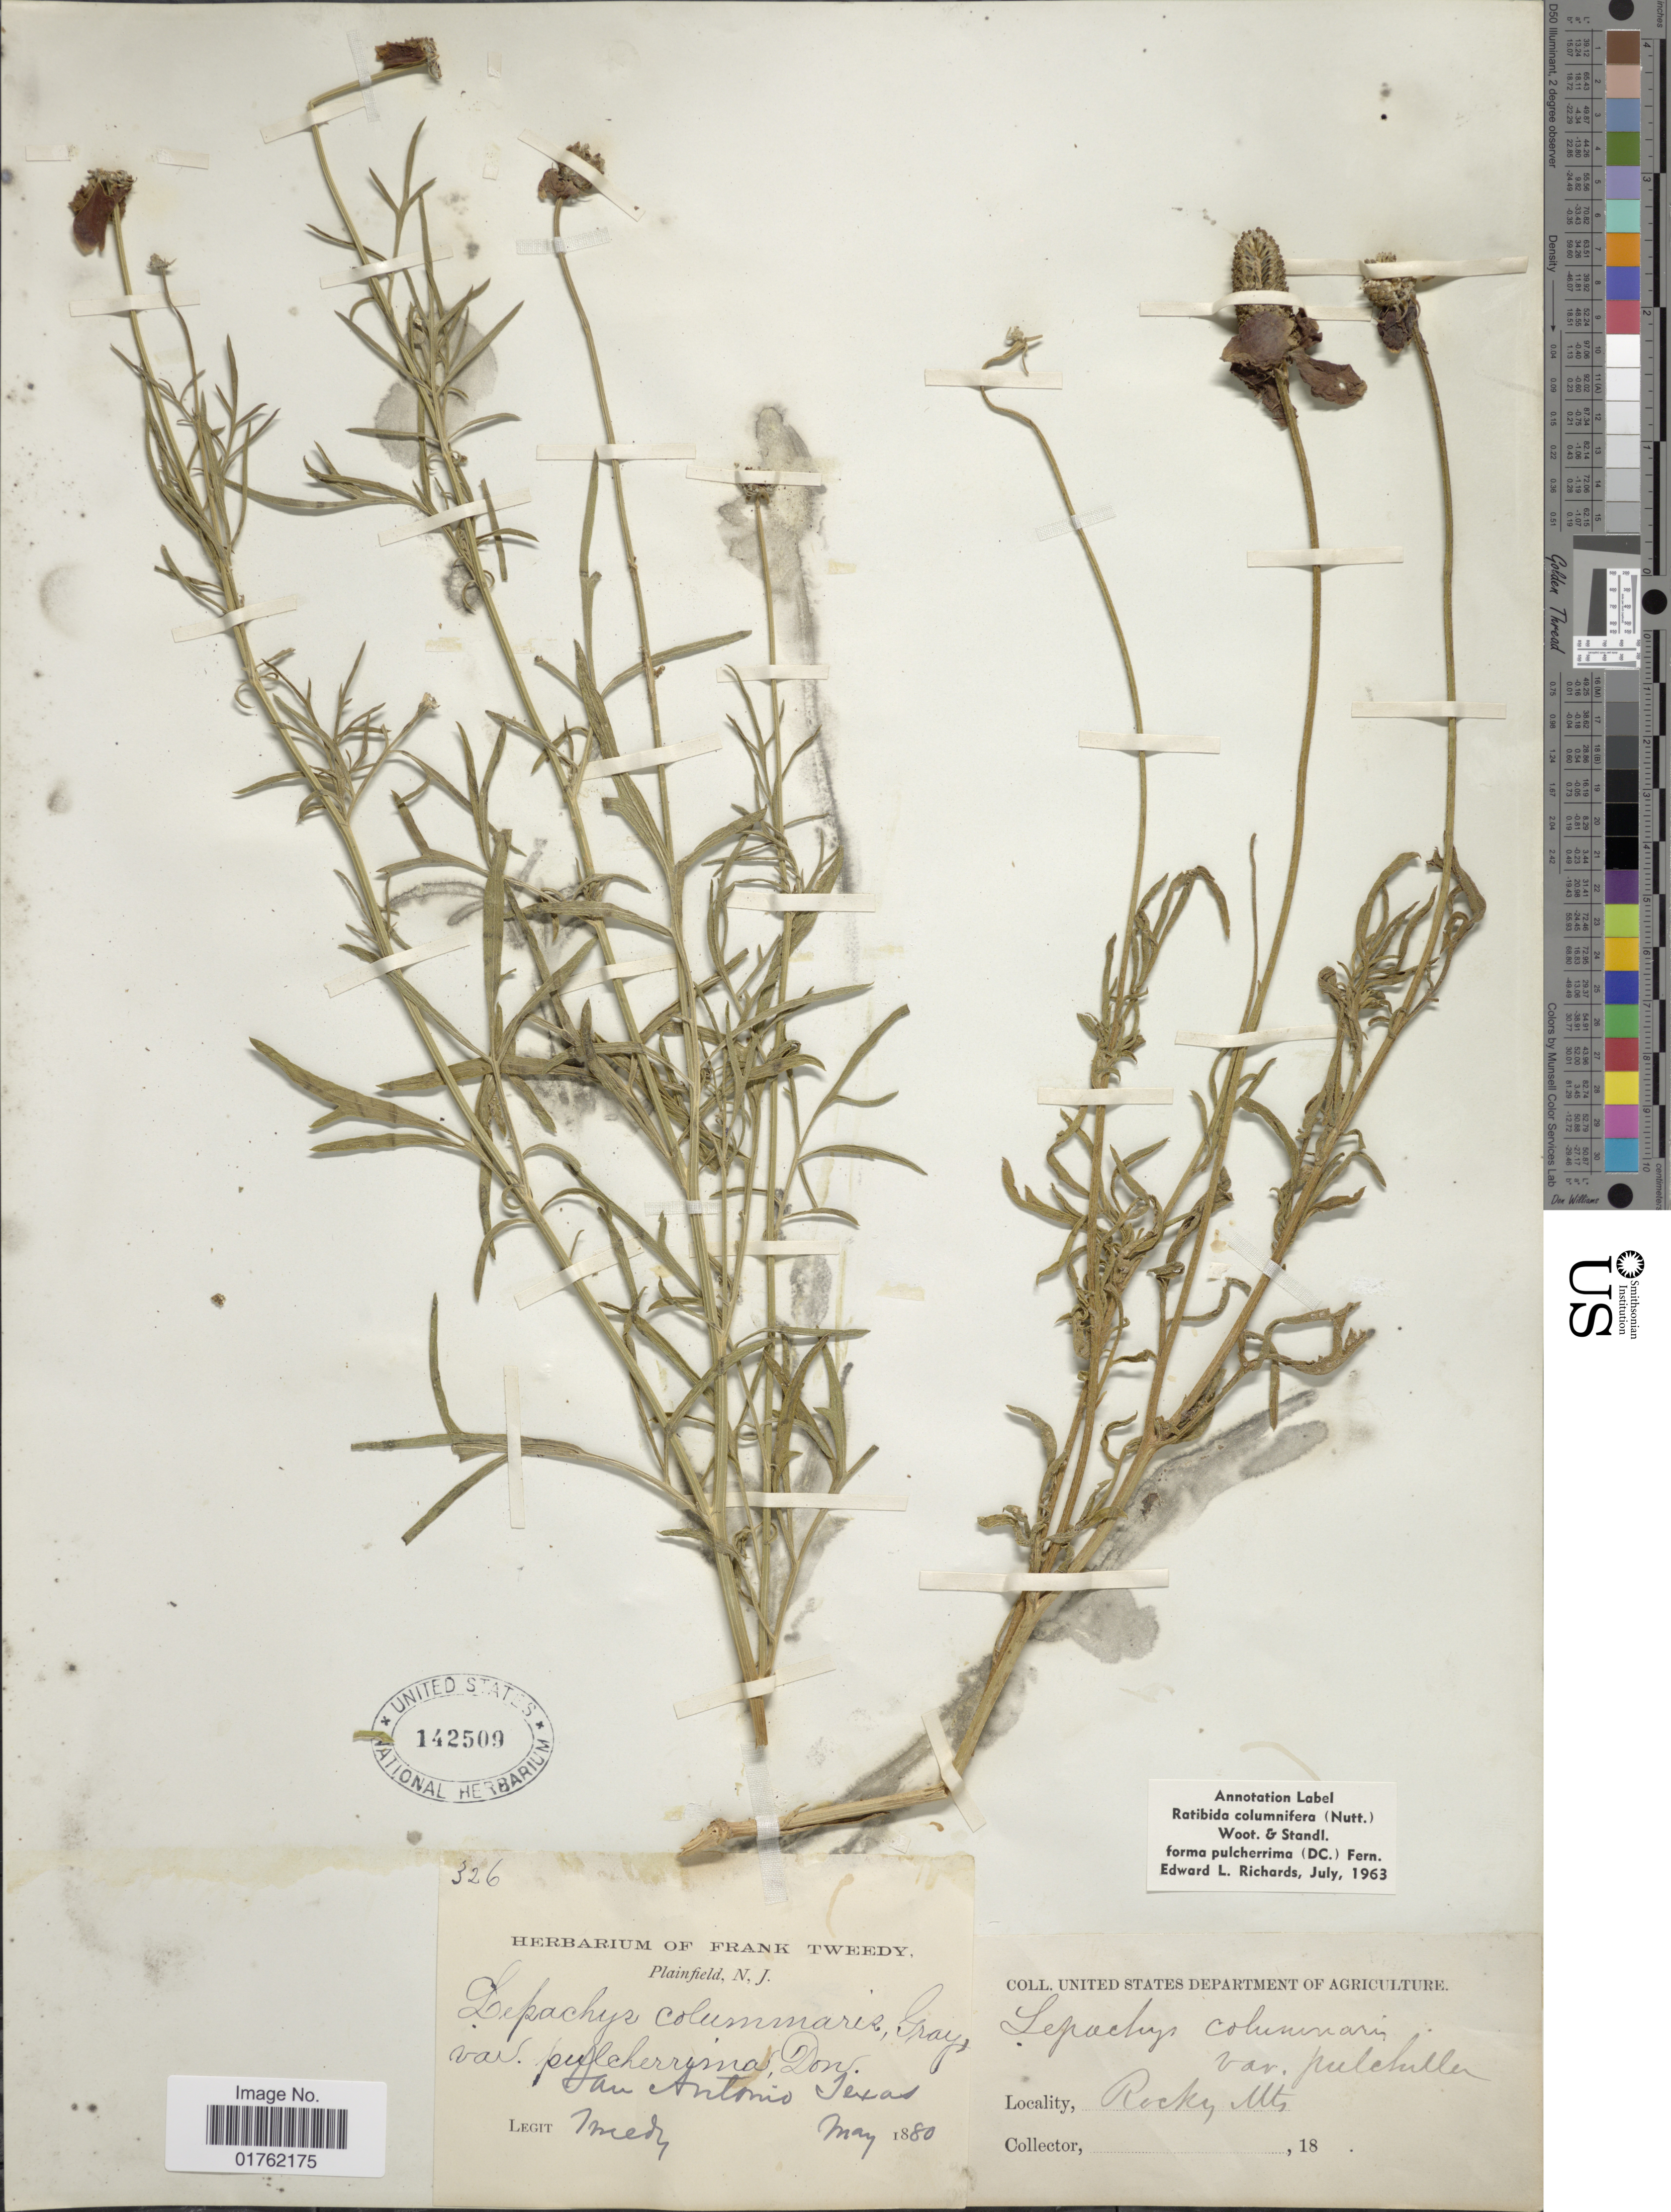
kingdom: Plantae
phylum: Tracheophyta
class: Magnoliopsida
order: Asterales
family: Asteraceae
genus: Ratibida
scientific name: Ratibida columnaris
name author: (Pursh) D. Don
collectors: F. Tweedy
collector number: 326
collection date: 1880-05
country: United States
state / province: Texas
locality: San Antonio, Rocky Mts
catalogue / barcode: US 142509